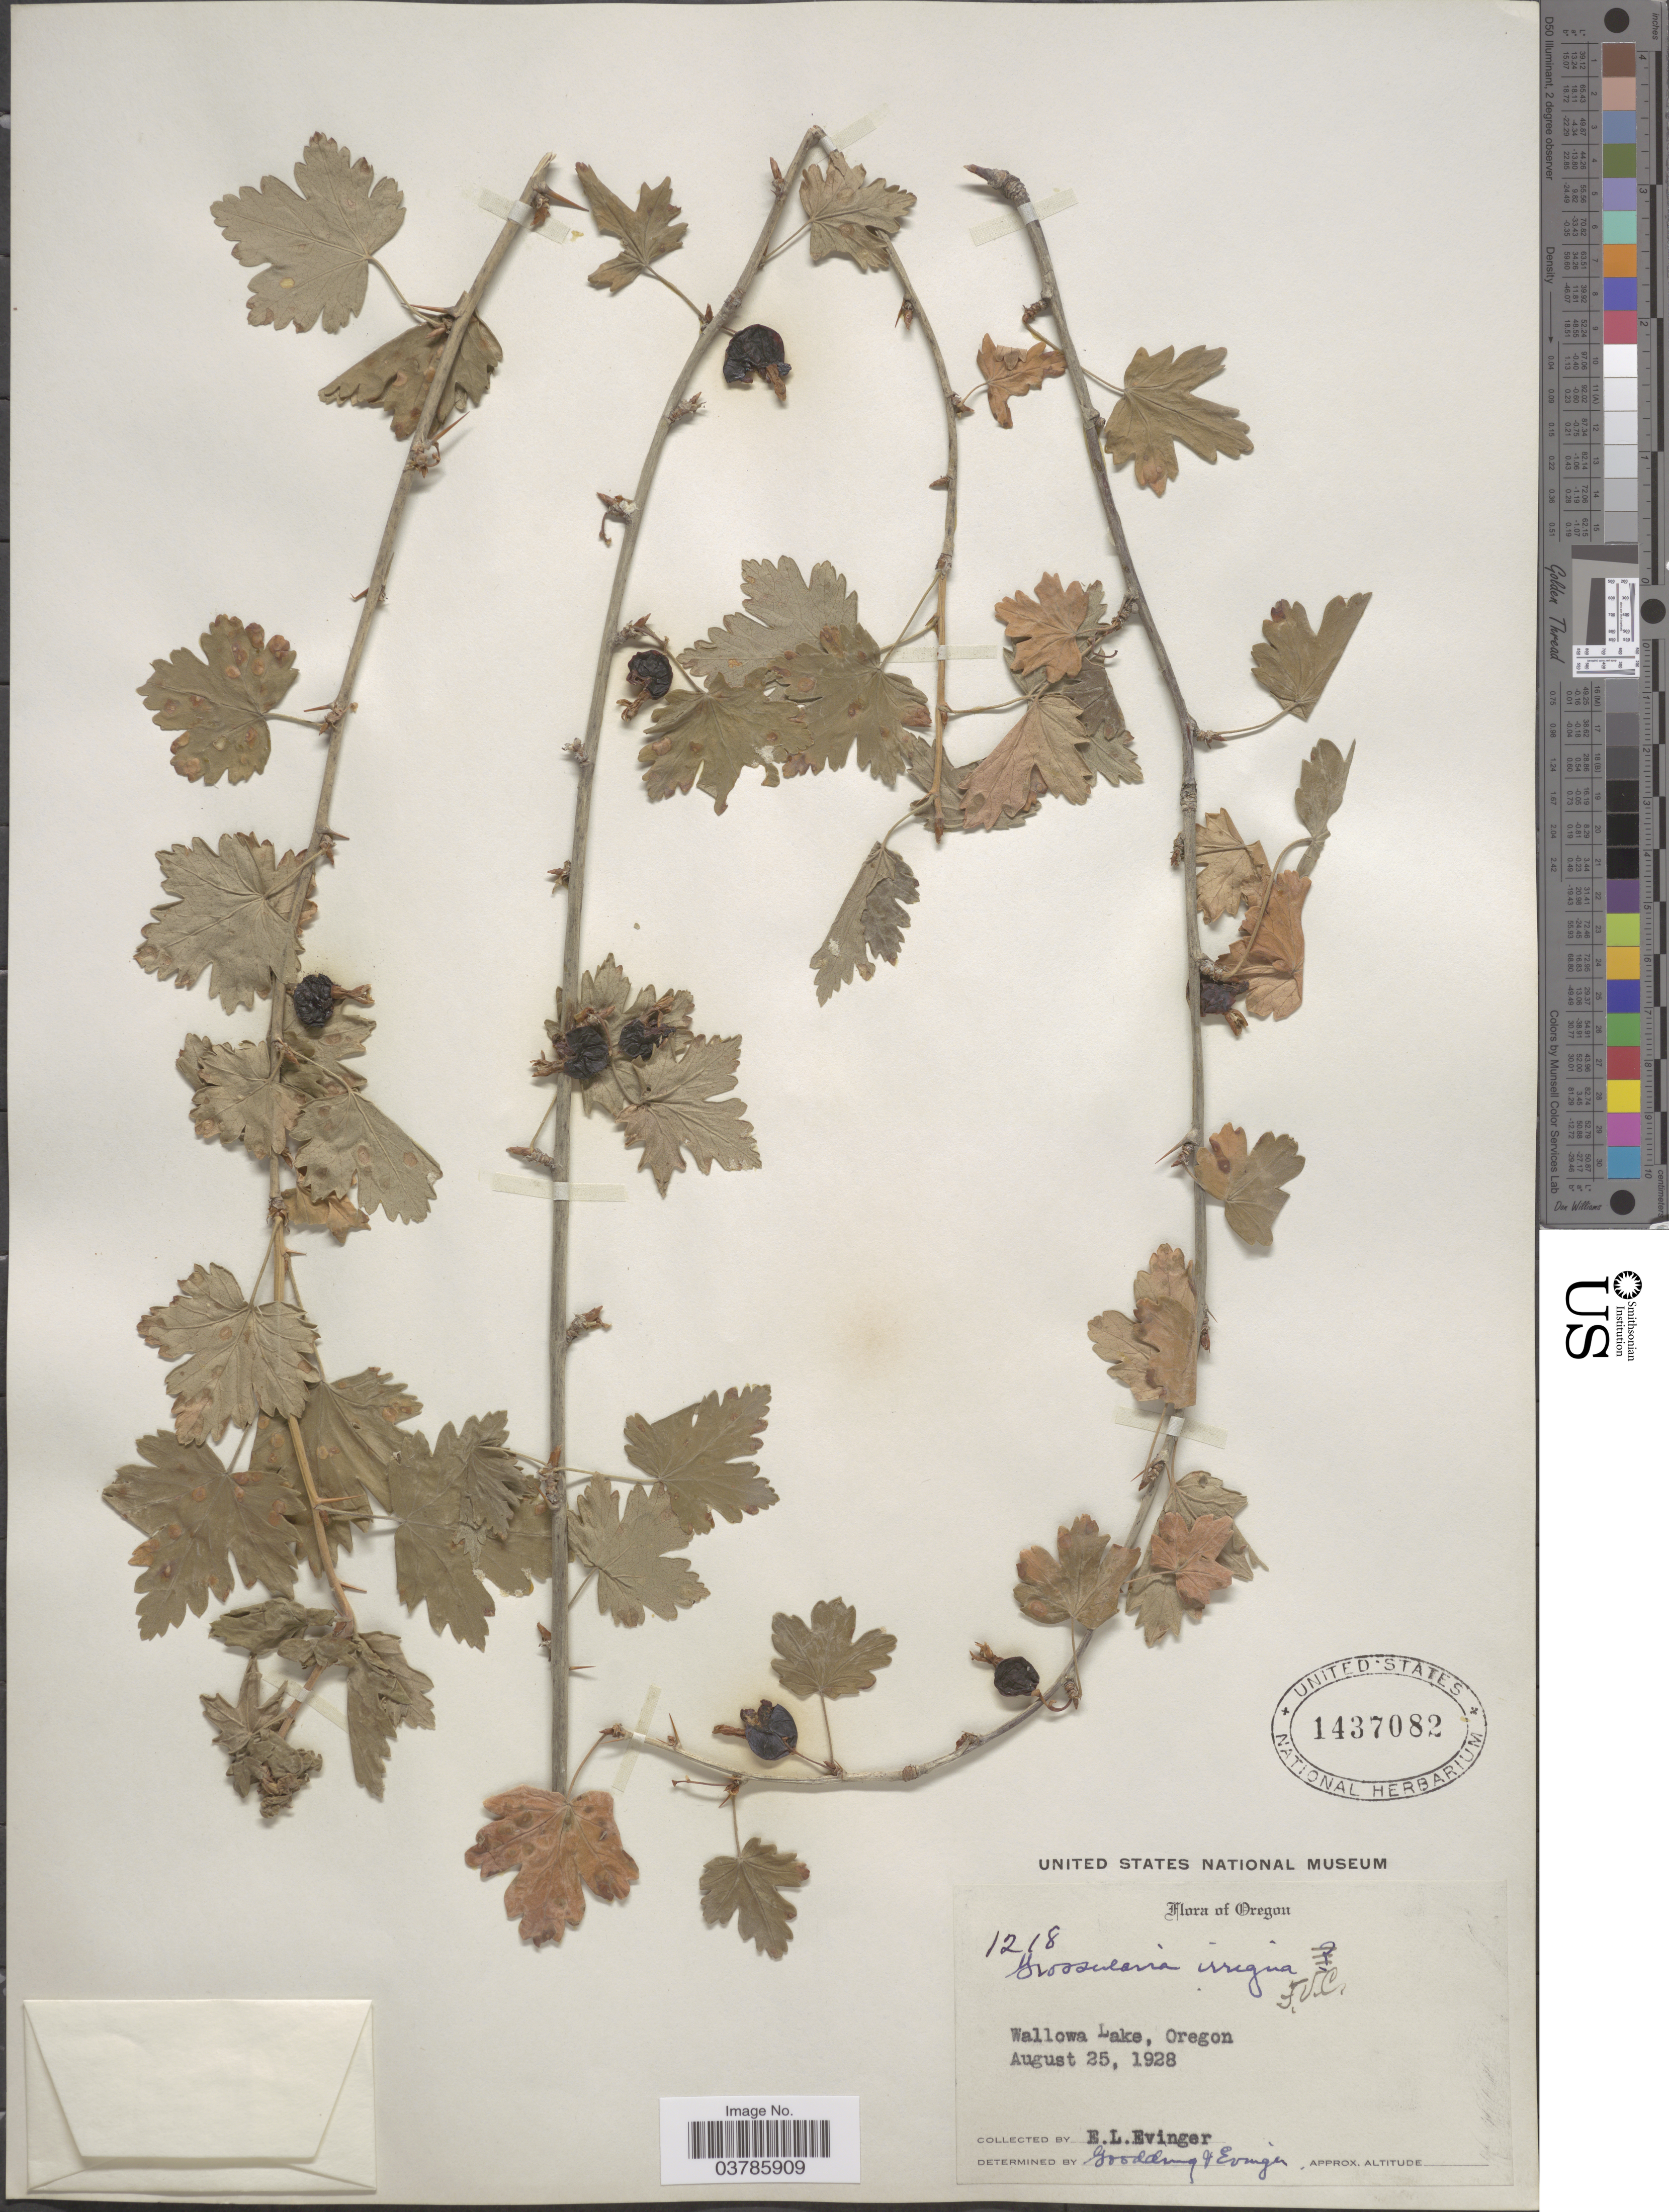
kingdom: Plantae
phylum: Tracheophyta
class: Magnoliopsida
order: Saxifragales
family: Grossulariaceae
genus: Ribes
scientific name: Ribes oxyacanthoides var. irriguum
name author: (Douglas) Jancz.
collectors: E. Evinger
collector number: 1218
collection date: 1928-08-25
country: United States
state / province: Oregon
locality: Wallowa Lake.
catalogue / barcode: US 1437082